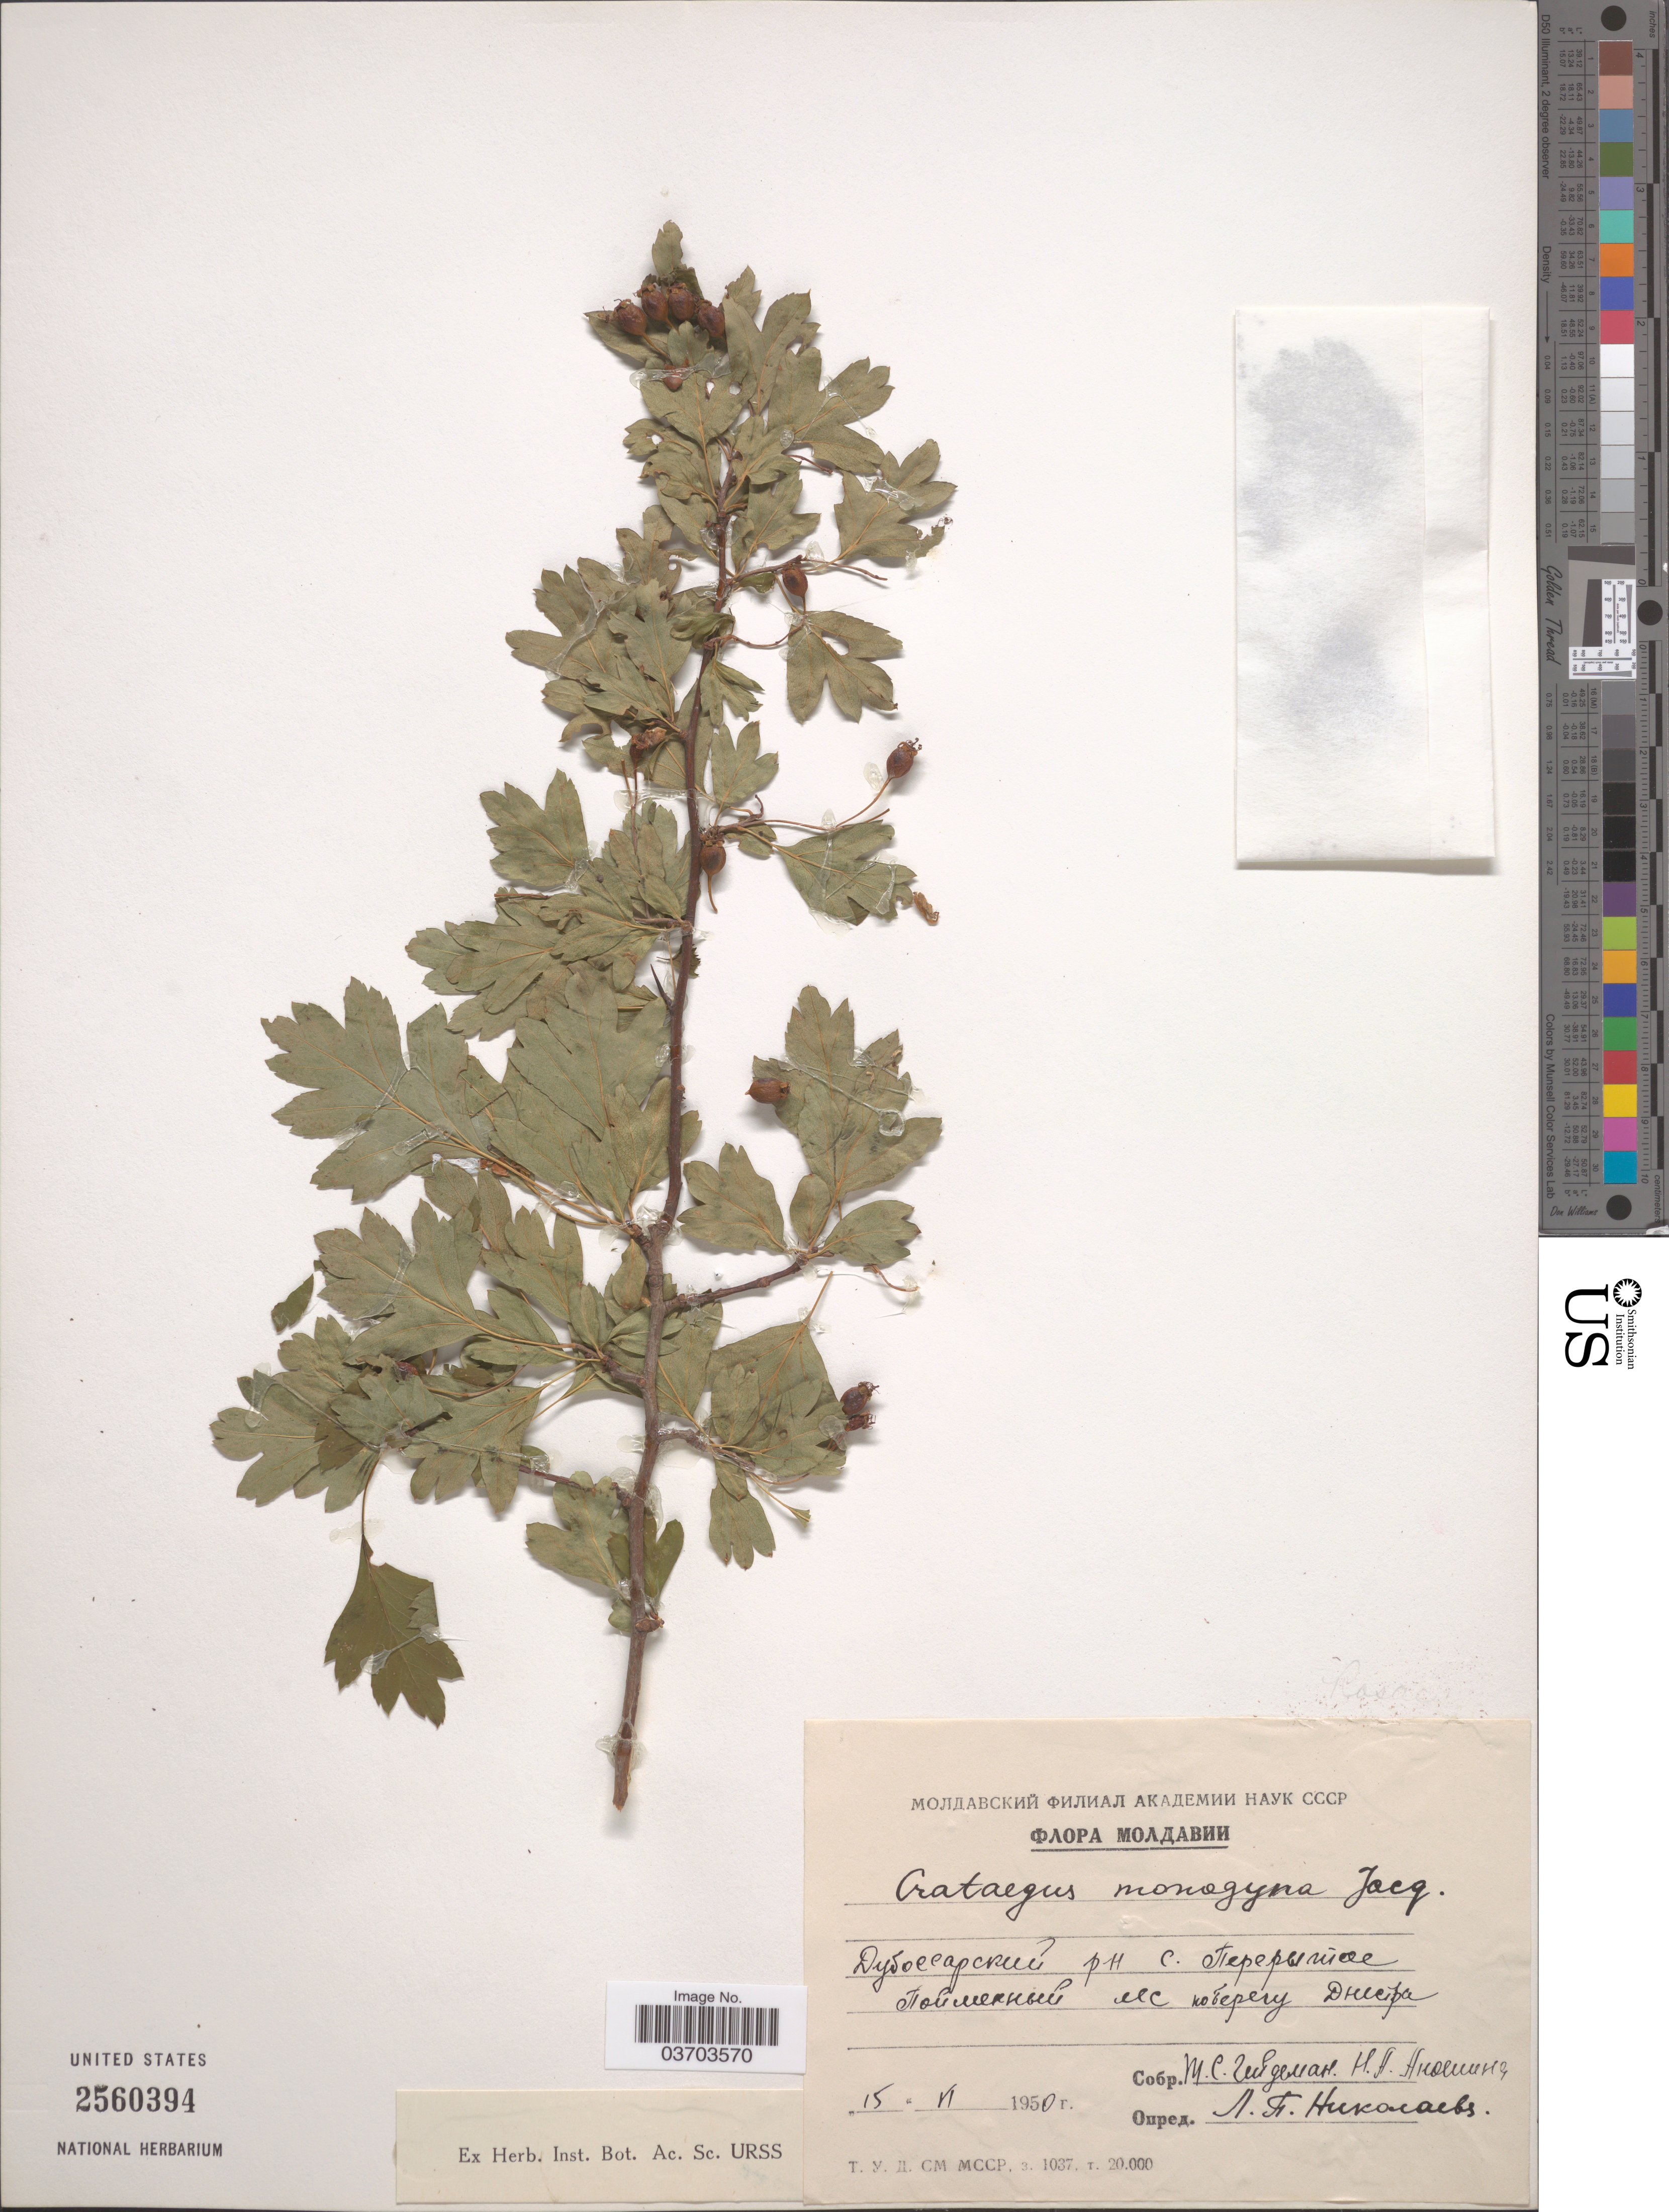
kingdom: Plantae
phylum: Tracheophyta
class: Magnoliopsida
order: Rosales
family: Rosaceae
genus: Crataegus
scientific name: Crataegus monogyna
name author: Lindin.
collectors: M. Geideman & N. Anoshina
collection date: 1950-02-15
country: Moldova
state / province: Dubasari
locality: Village Pirita, shore of river Dnestr.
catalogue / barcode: US 2560394